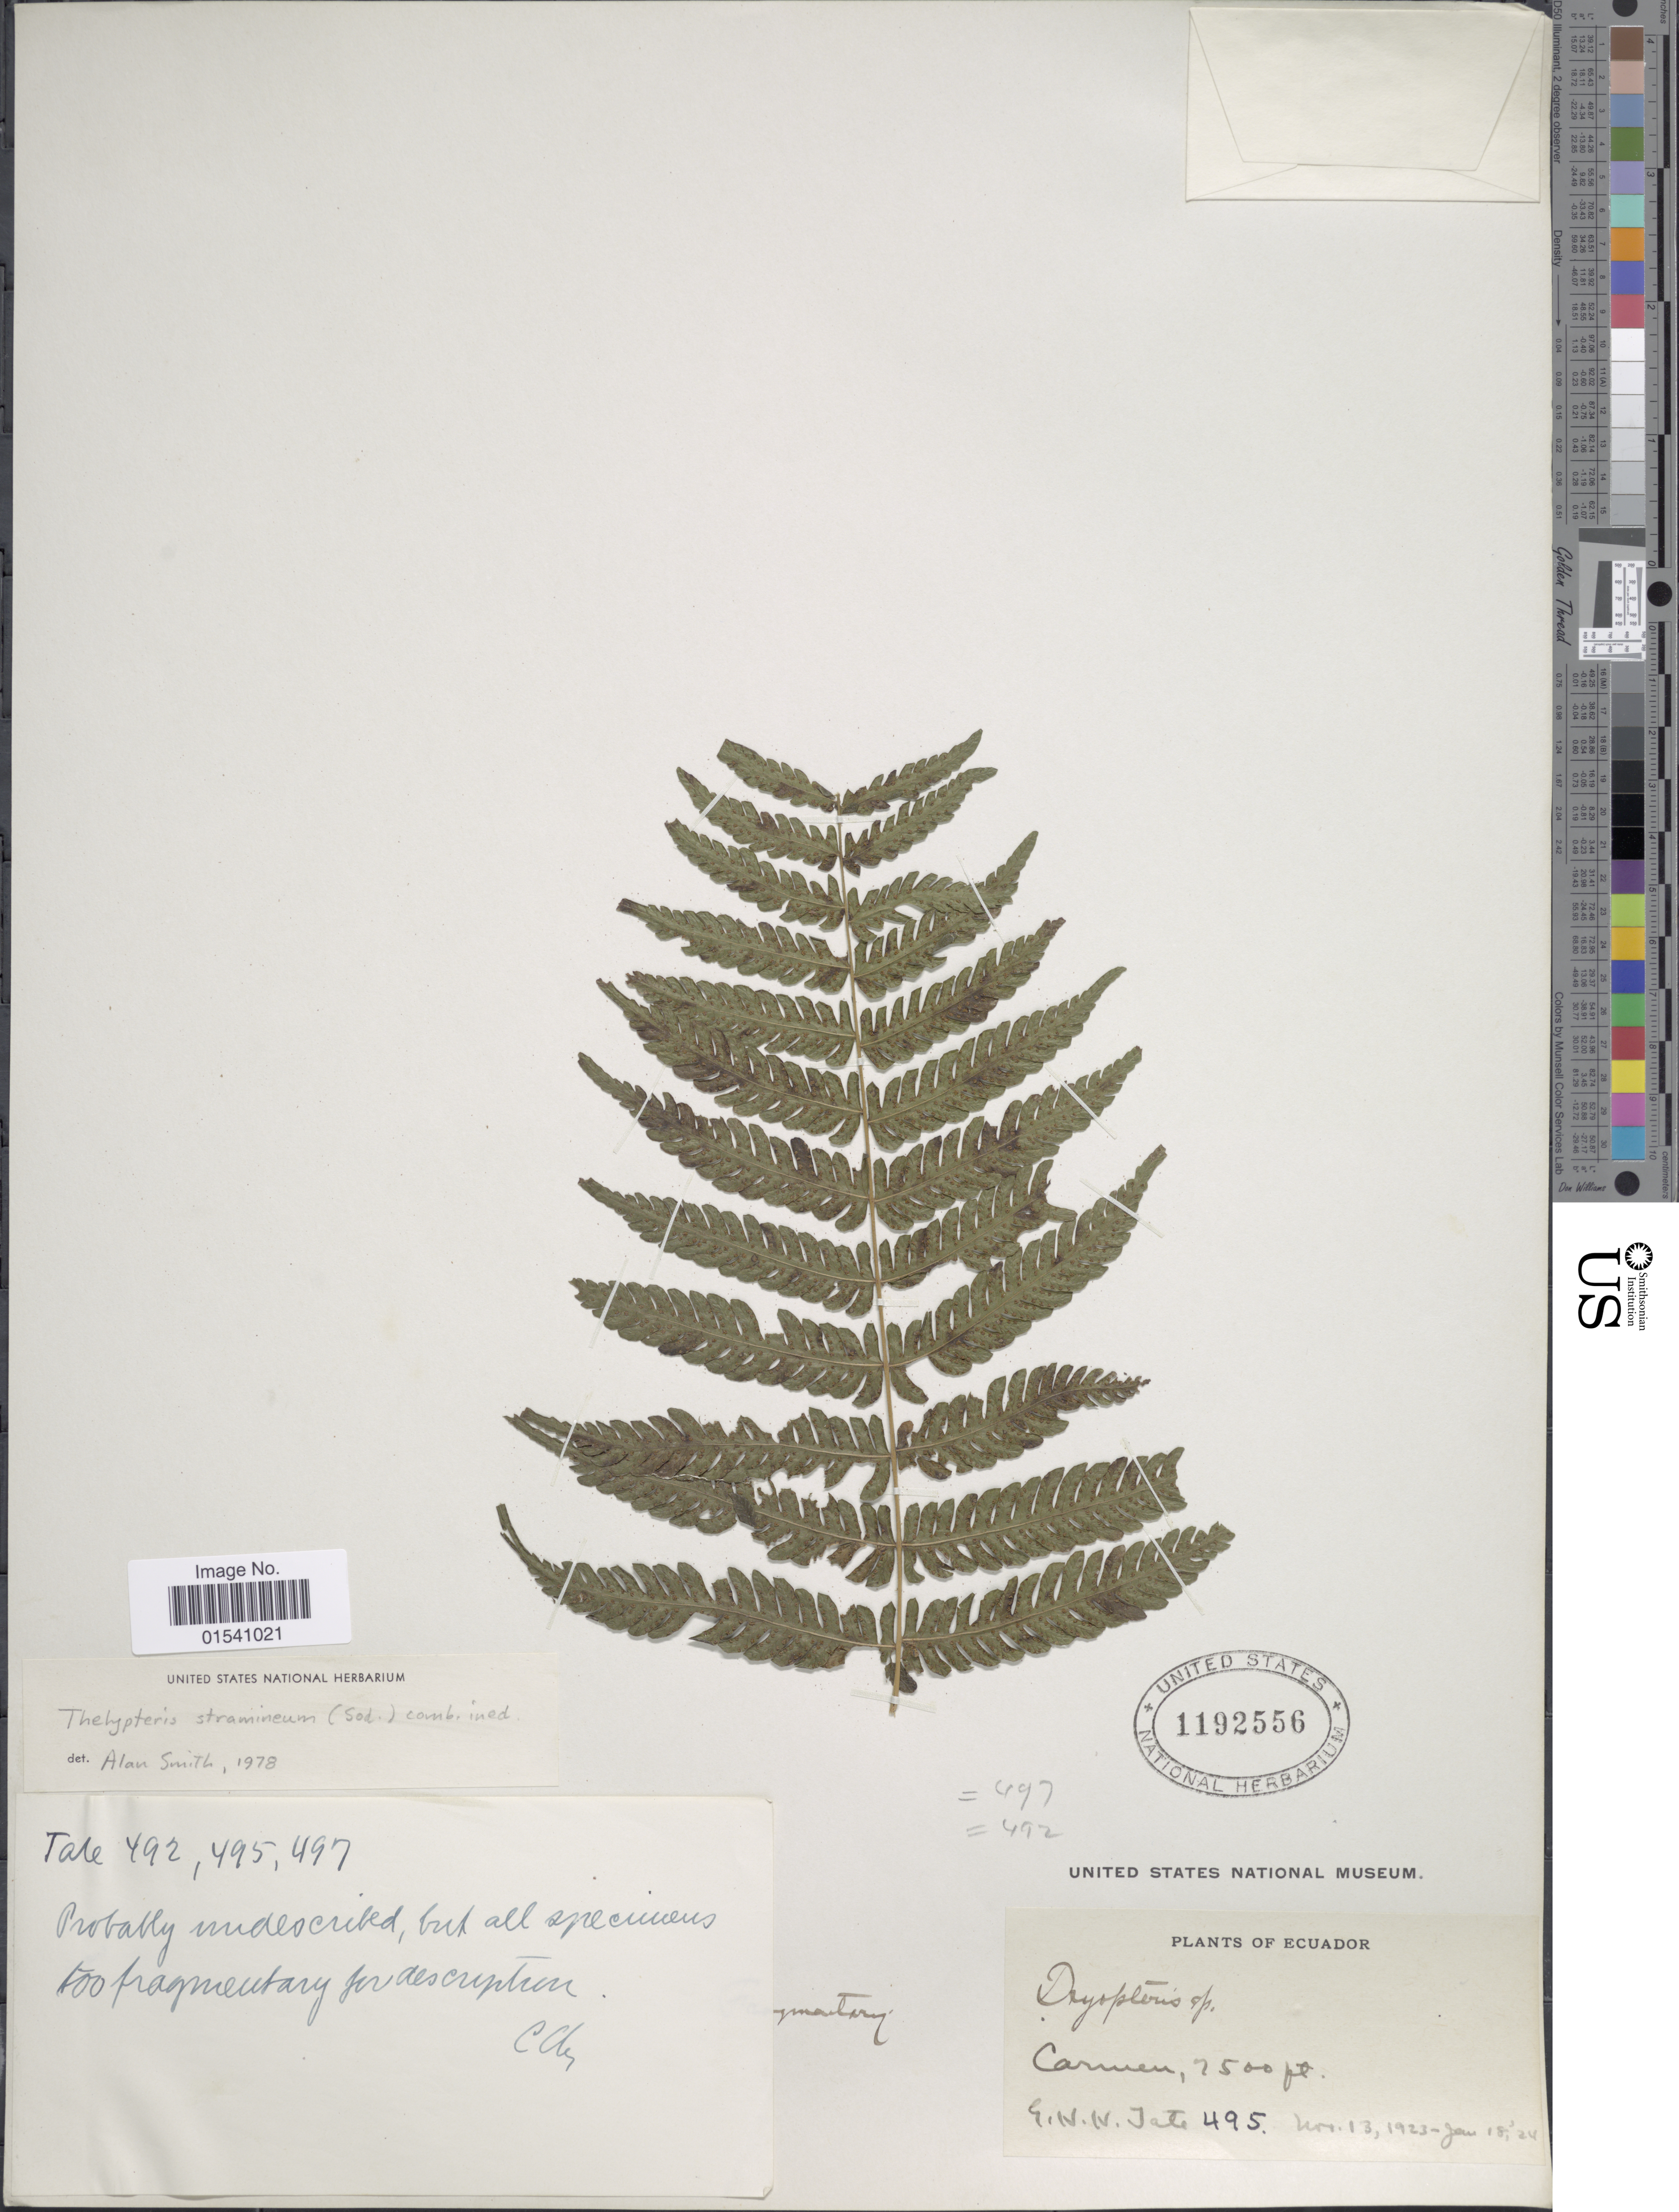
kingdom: Plantae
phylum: Tracheophyta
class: Polypodiopsida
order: Polypodiales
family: Thelypteridaceae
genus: Amauropelta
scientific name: Amauropelta straminea (Sodiro) comb. nov., ined 2015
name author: (Sodiro)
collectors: G. H. H.Tate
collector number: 495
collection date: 1923-11-13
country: Ecuador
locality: Carmen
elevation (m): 2286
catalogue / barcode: US 1192556